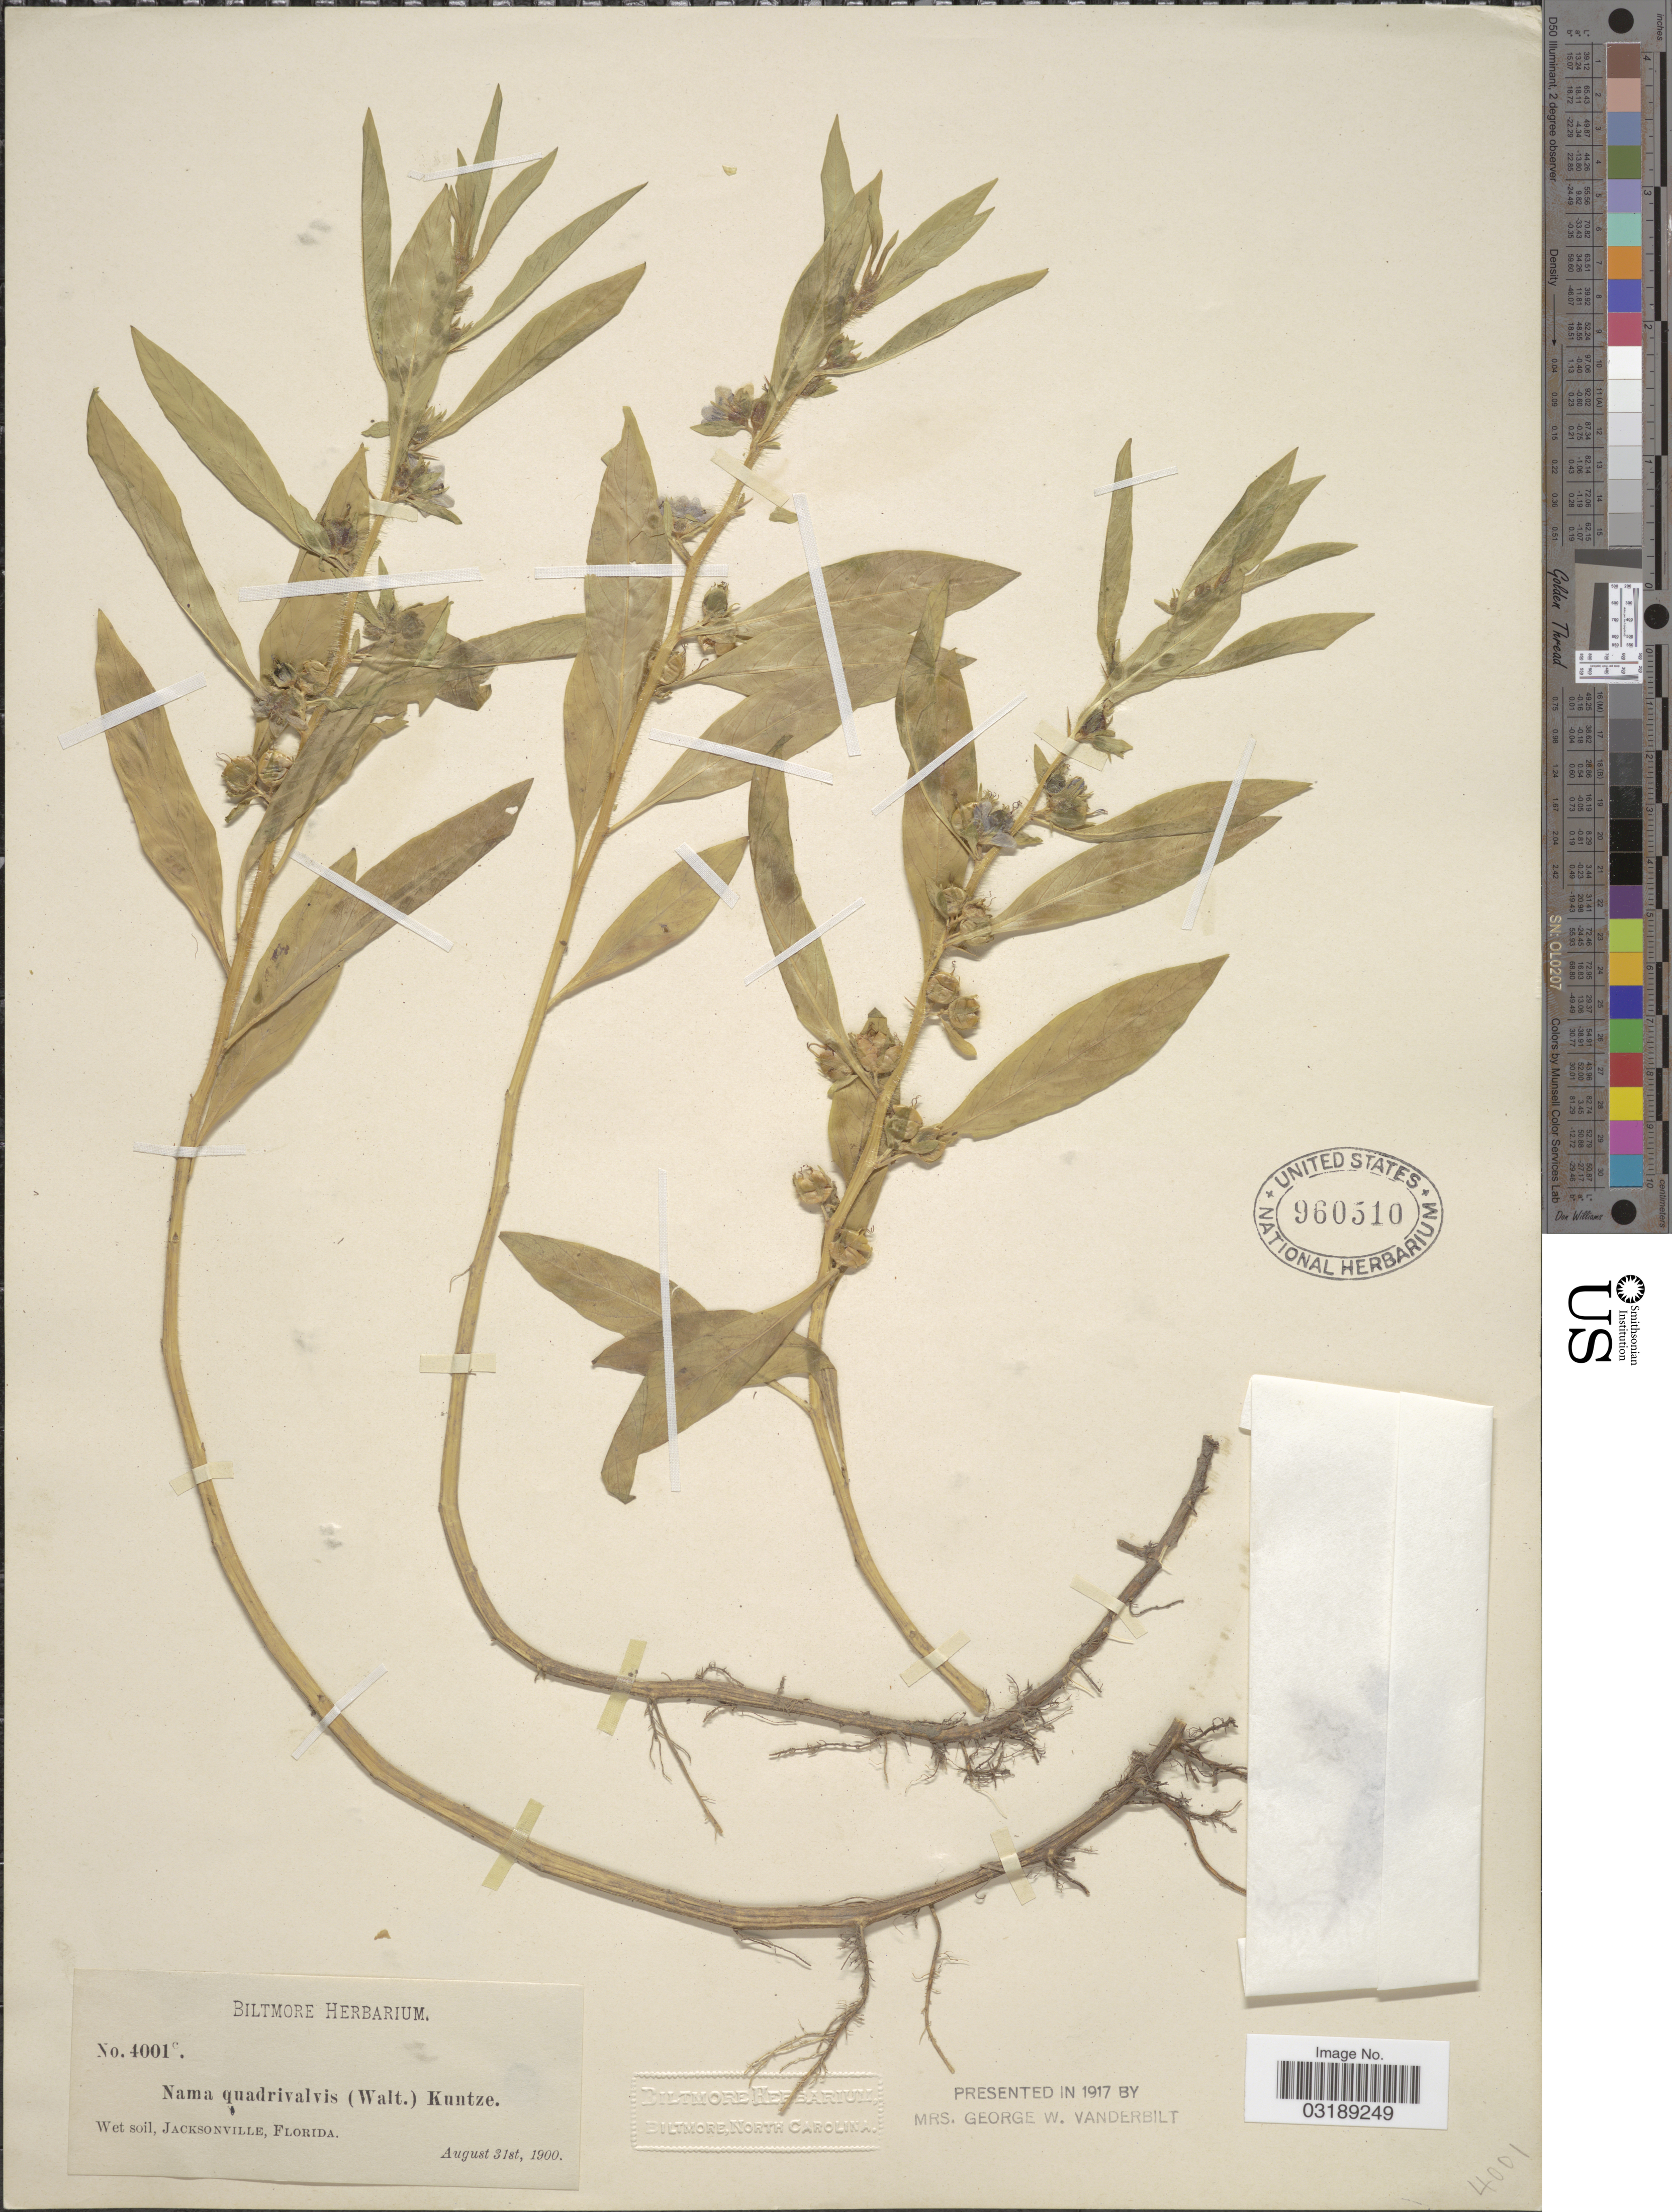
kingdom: Plantae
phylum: Tracheophyta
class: Magnoliopsida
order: Boraginales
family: Namaceae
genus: Nama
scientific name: Nama quadrivalvis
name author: (Walter) Kuntze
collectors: ex herb. Biltmore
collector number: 4001c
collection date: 1900-08-31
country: United States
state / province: Florida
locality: Wet soil, Jacksonville, Florida.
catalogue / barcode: US 960510